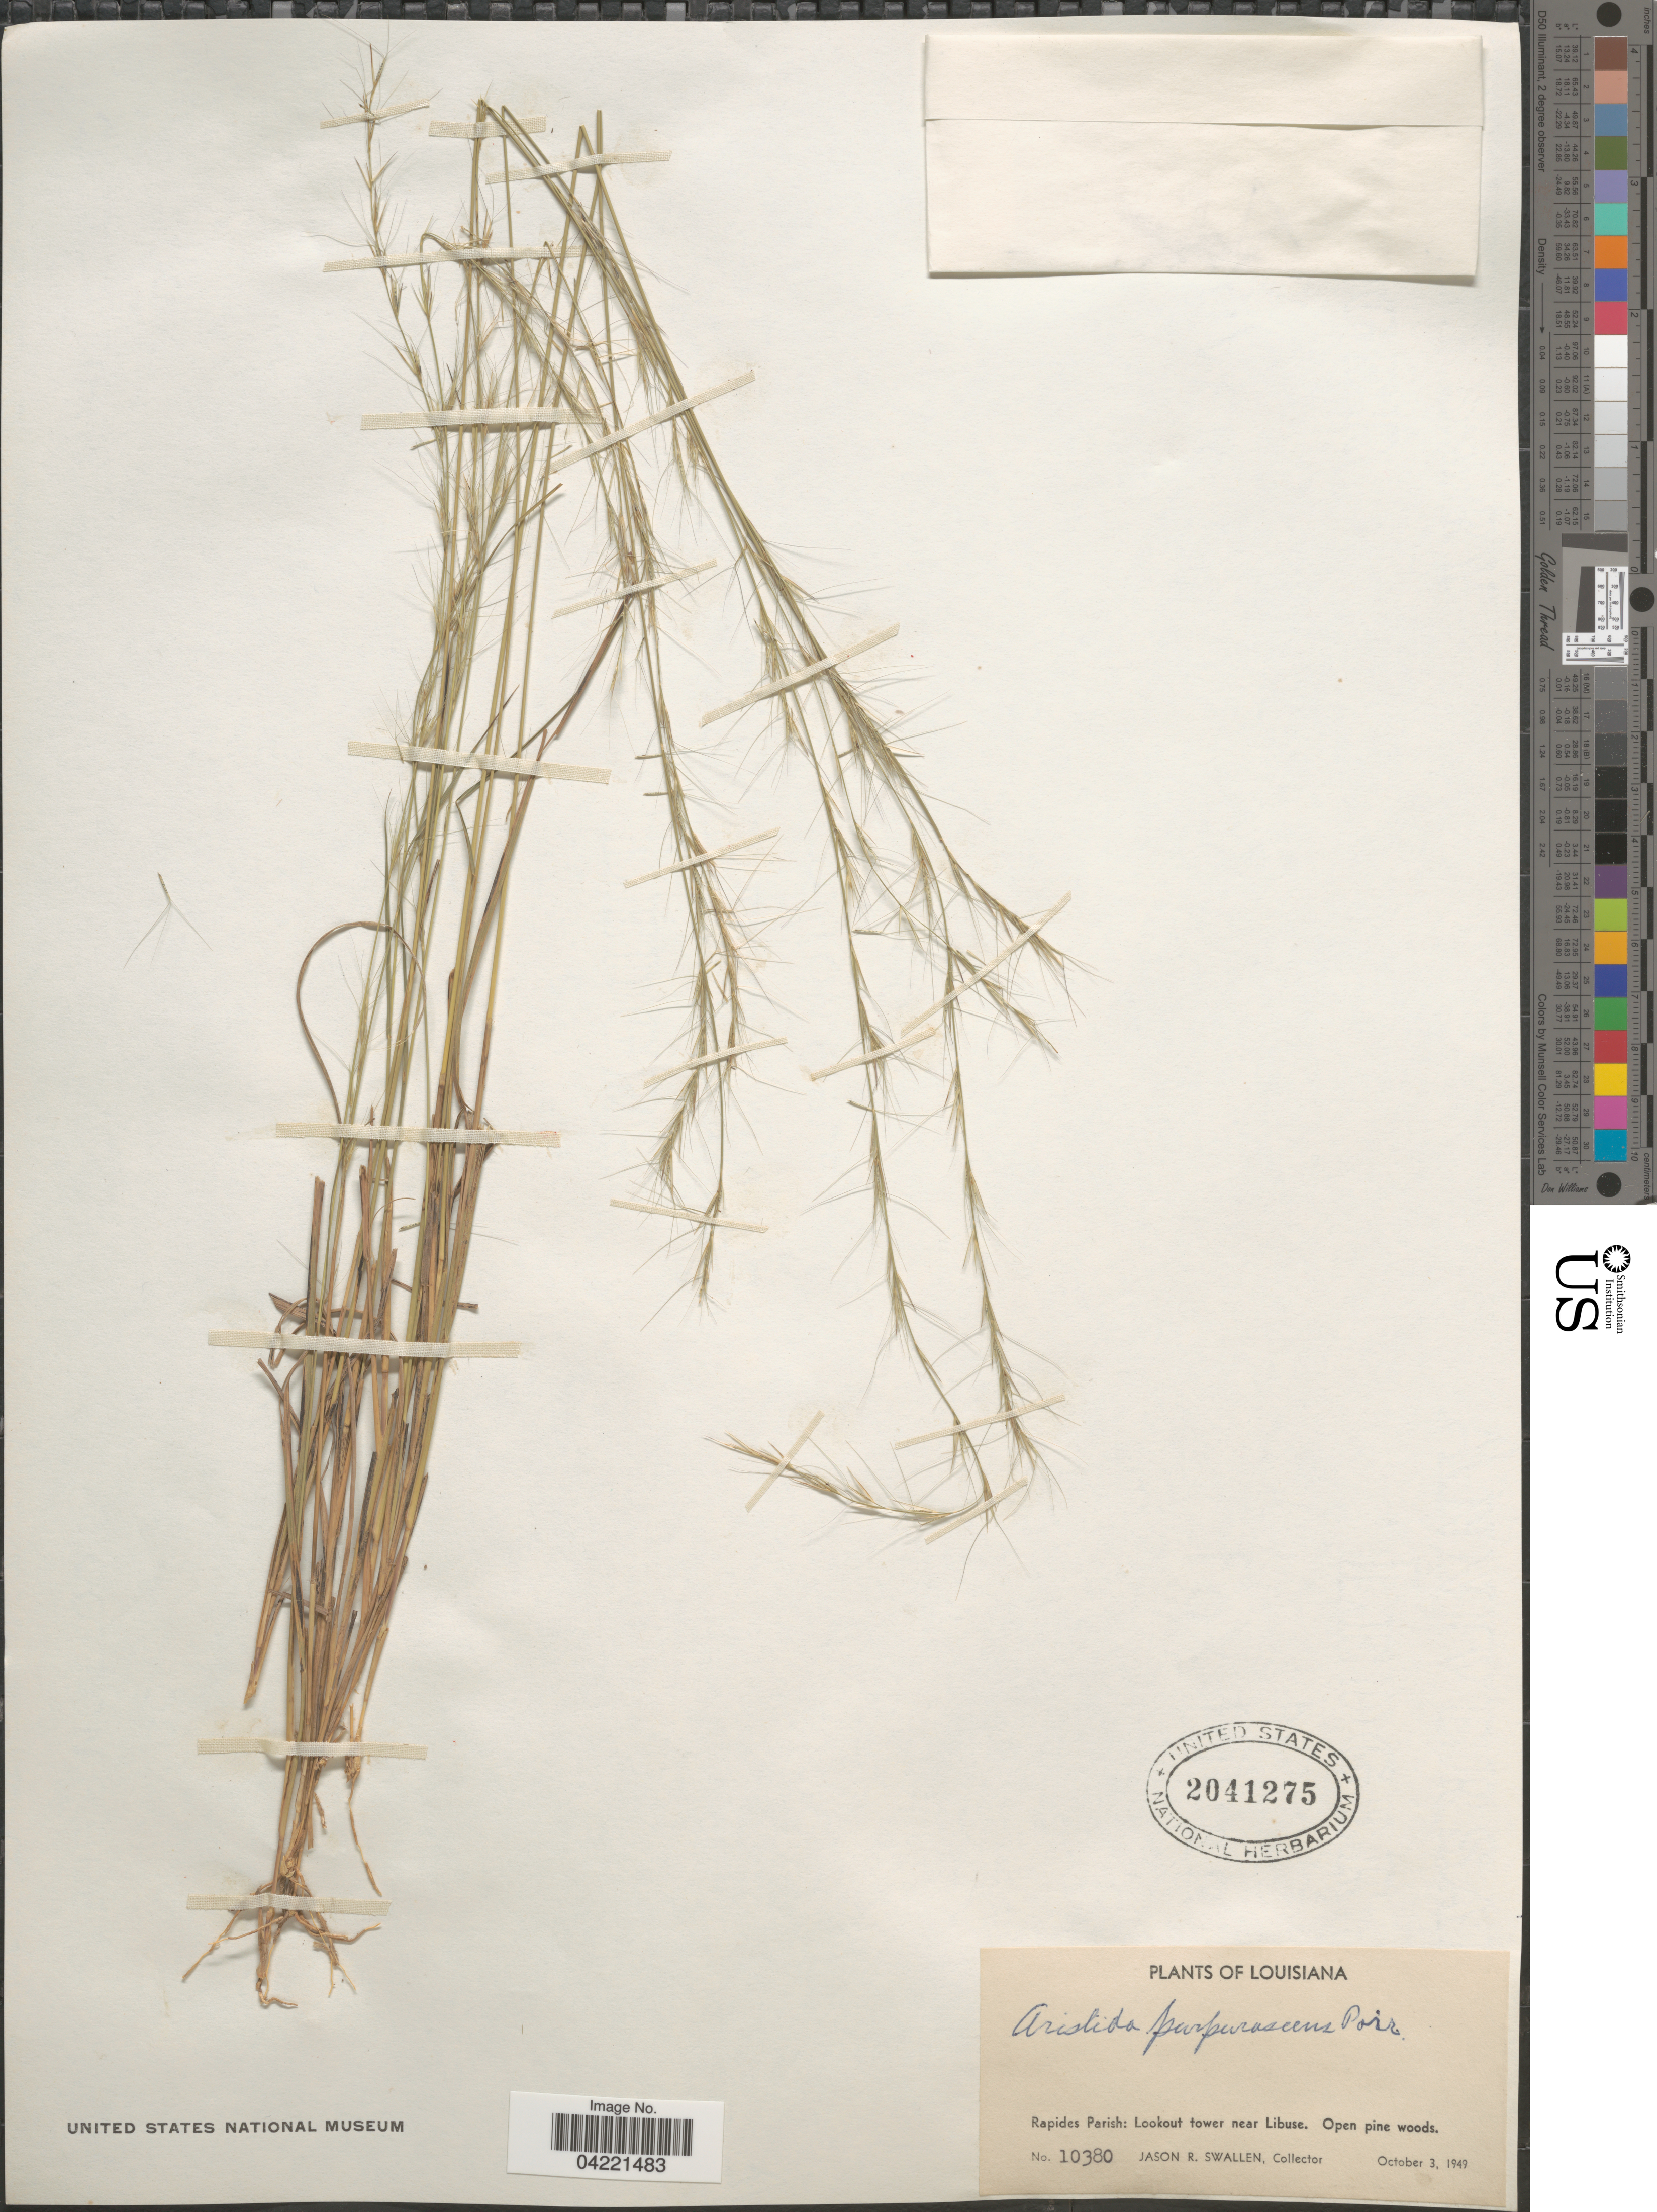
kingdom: Plantae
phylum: Tracheophyta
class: Liliopsida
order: Poales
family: Poaceae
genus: Aristida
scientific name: Aristida purpurascens var. purpurescens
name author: Poir.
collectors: J. R. Swallen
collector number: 10380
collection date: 1949-10-03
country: United States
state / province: Louisiana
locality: Rapides Parish: Lookout tower near Libuse. Open pine woods.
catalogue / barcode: US 2041275